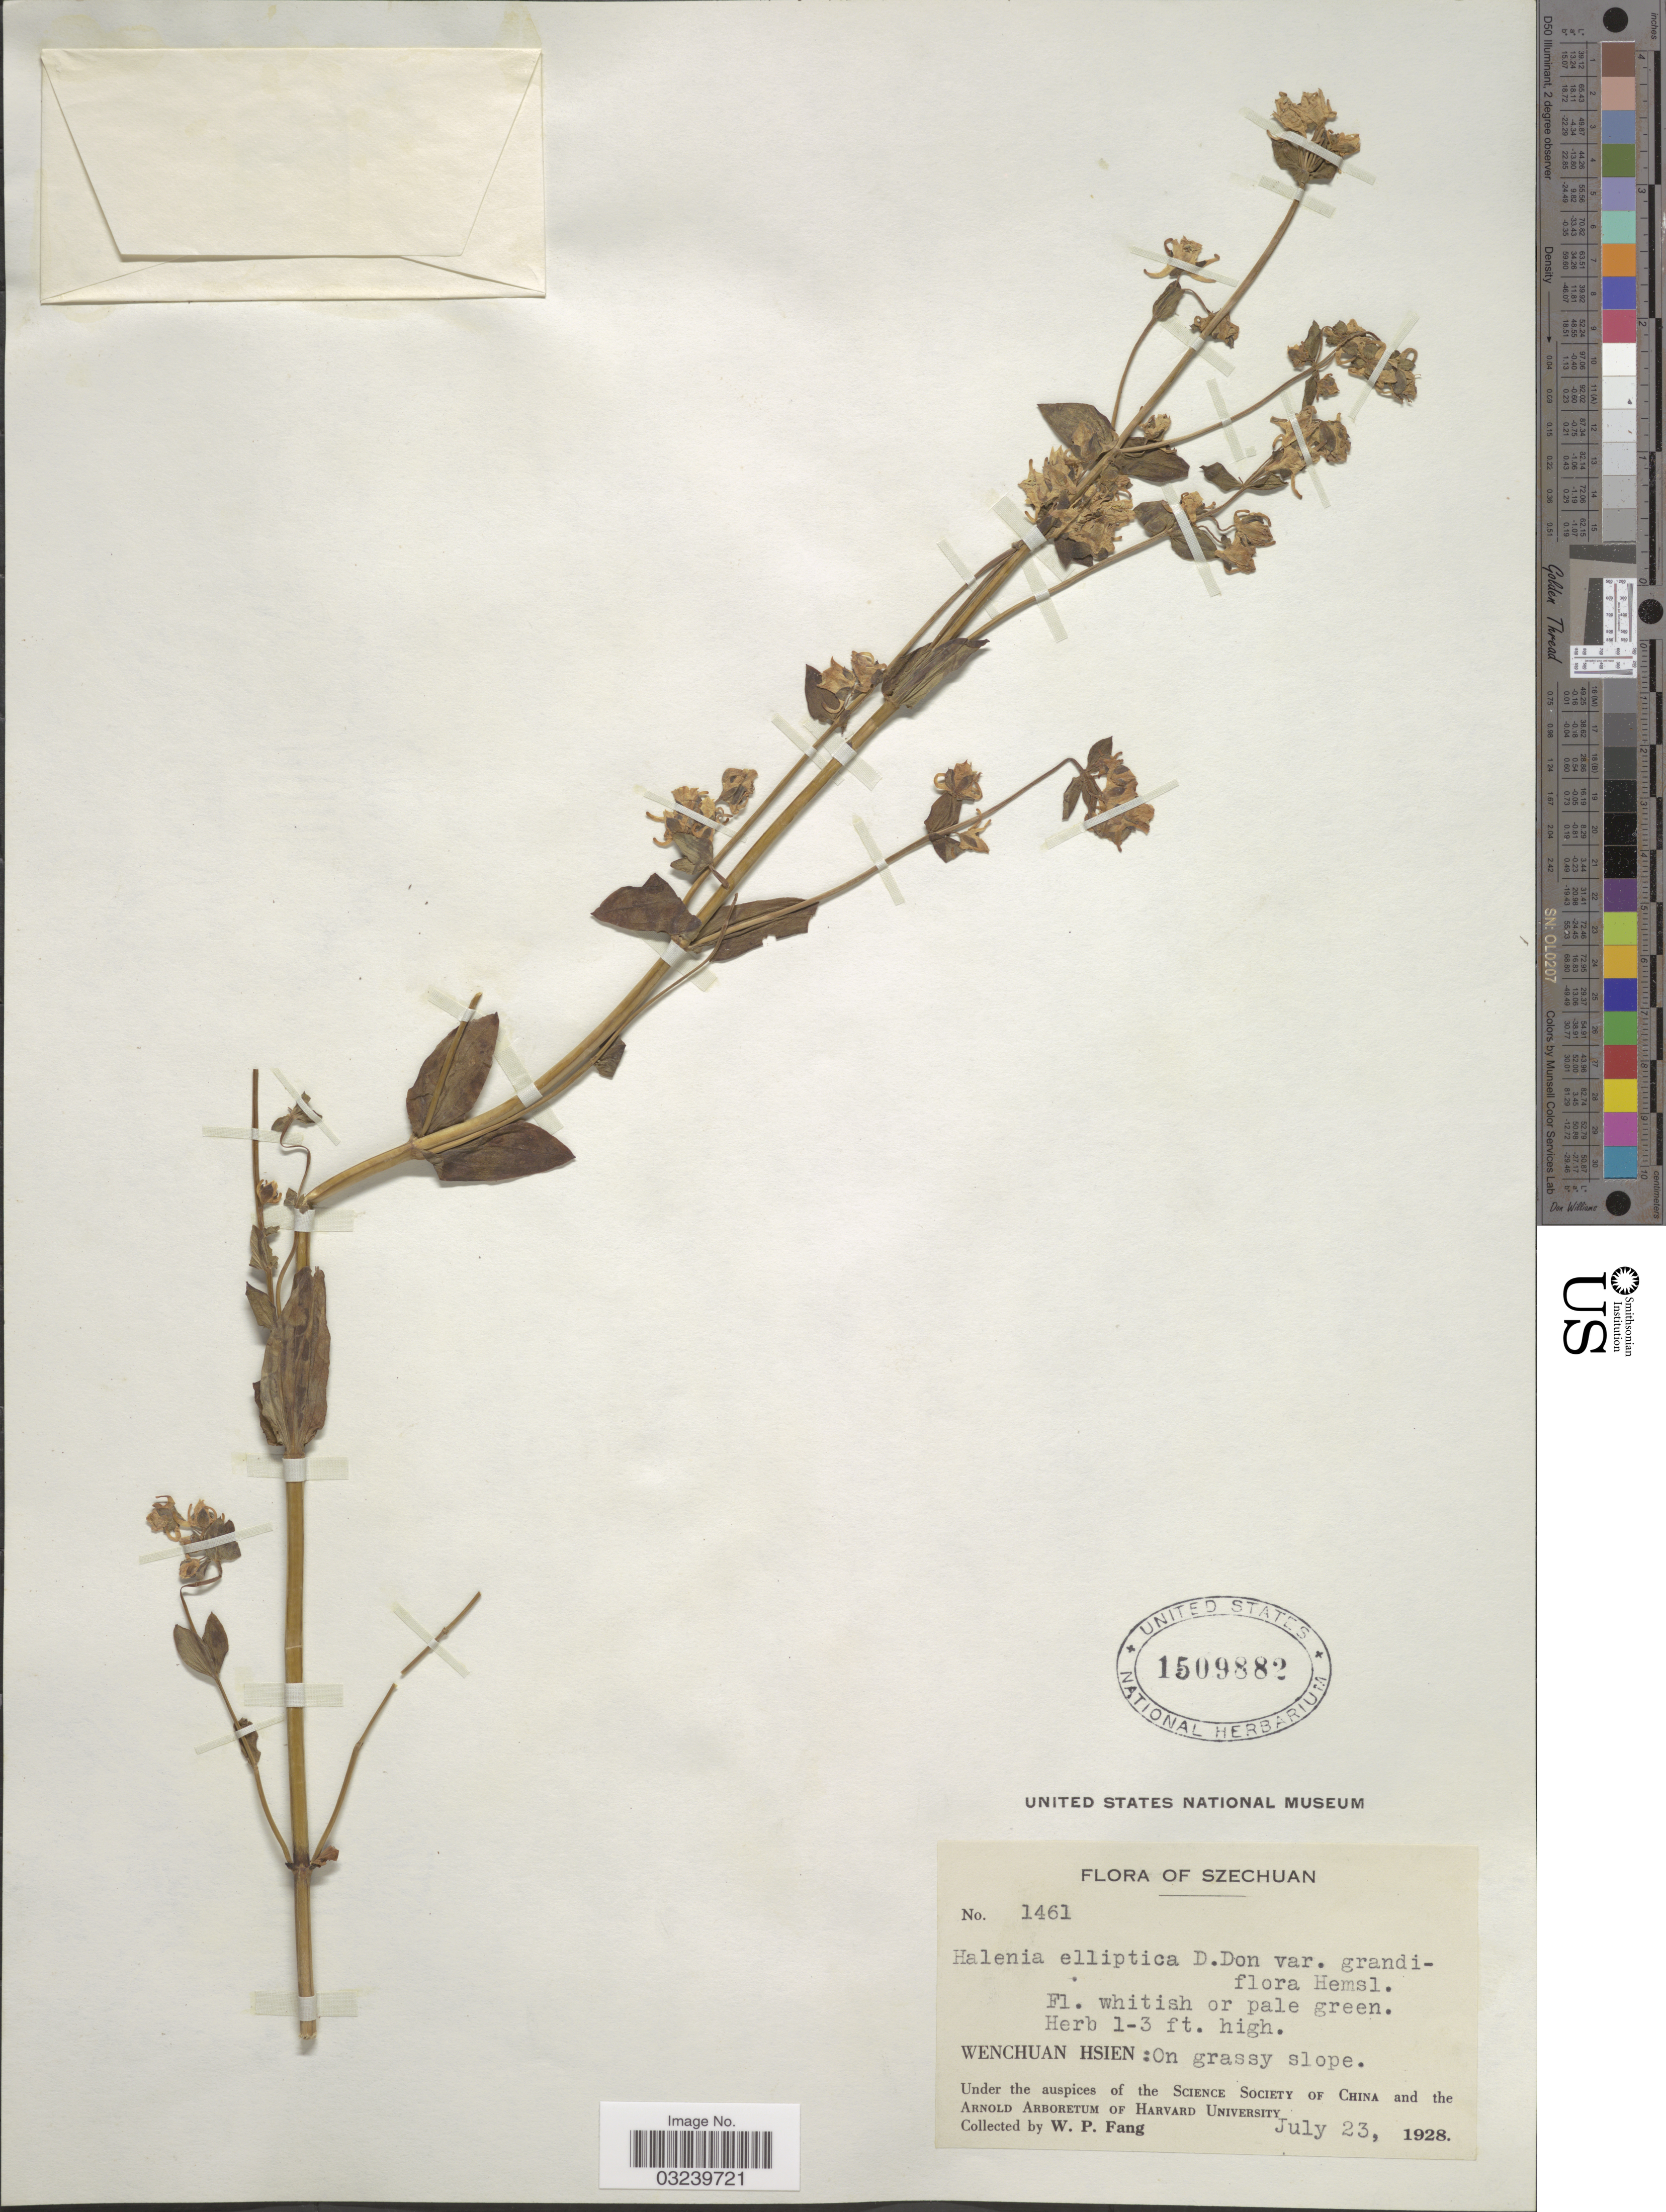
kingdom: Plantae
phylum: Tracheophyta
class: Magnoliopsida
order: Gentianales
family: Gentianaceae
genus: Halenia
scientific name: Halenia elliptica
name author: D. Don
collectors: W. P. Fang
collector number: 1461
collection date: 1928-07-23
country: China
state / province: Sichuan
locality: Szechuan, Wenchuan Hsien.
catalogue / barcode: US 1509882